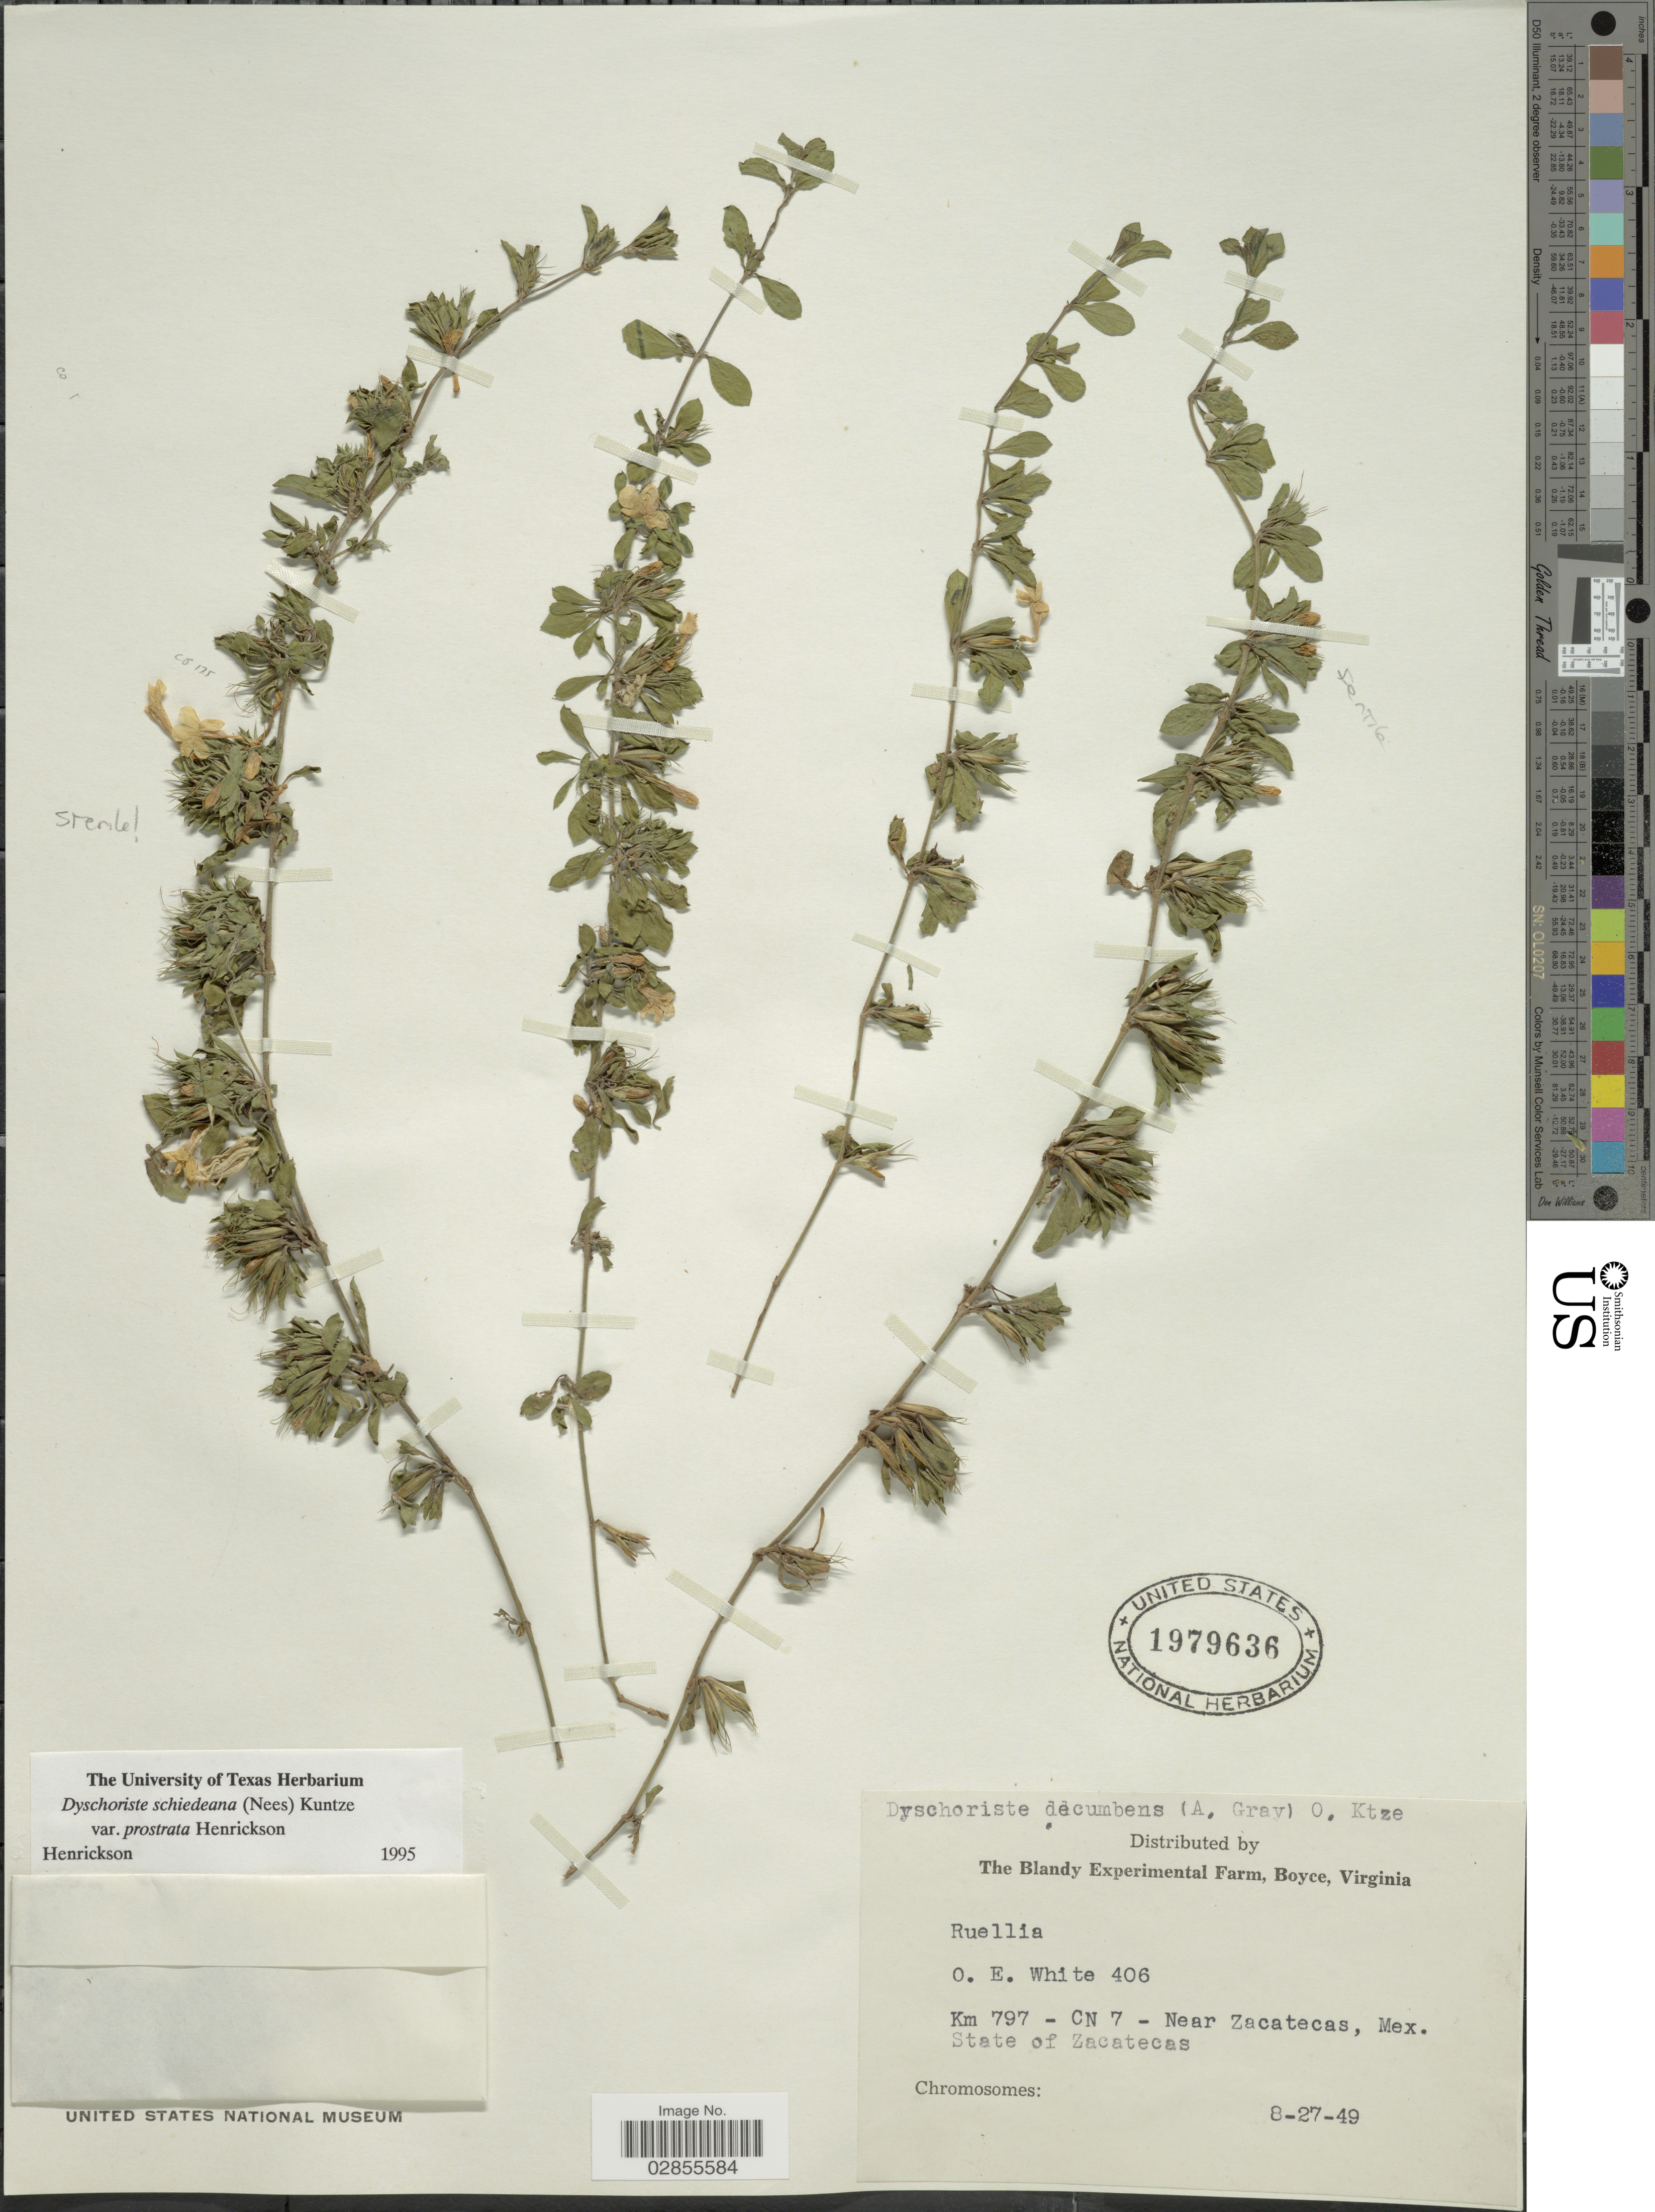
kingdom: Plantae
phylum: Tracheophyta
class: Magnoliopsida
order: Lamiales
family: Acanthaceae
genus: Dyschoriste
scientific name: Dyschoriste schiedeana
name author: (Nees) Kuntze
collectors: O. E. White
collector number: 406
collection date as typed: Transcribed d/m/y: 27/8/49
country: Mexico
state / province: Zacatecas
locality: Km 797 - CN 7 - Near Zacatecas.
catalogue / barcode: US 1979636